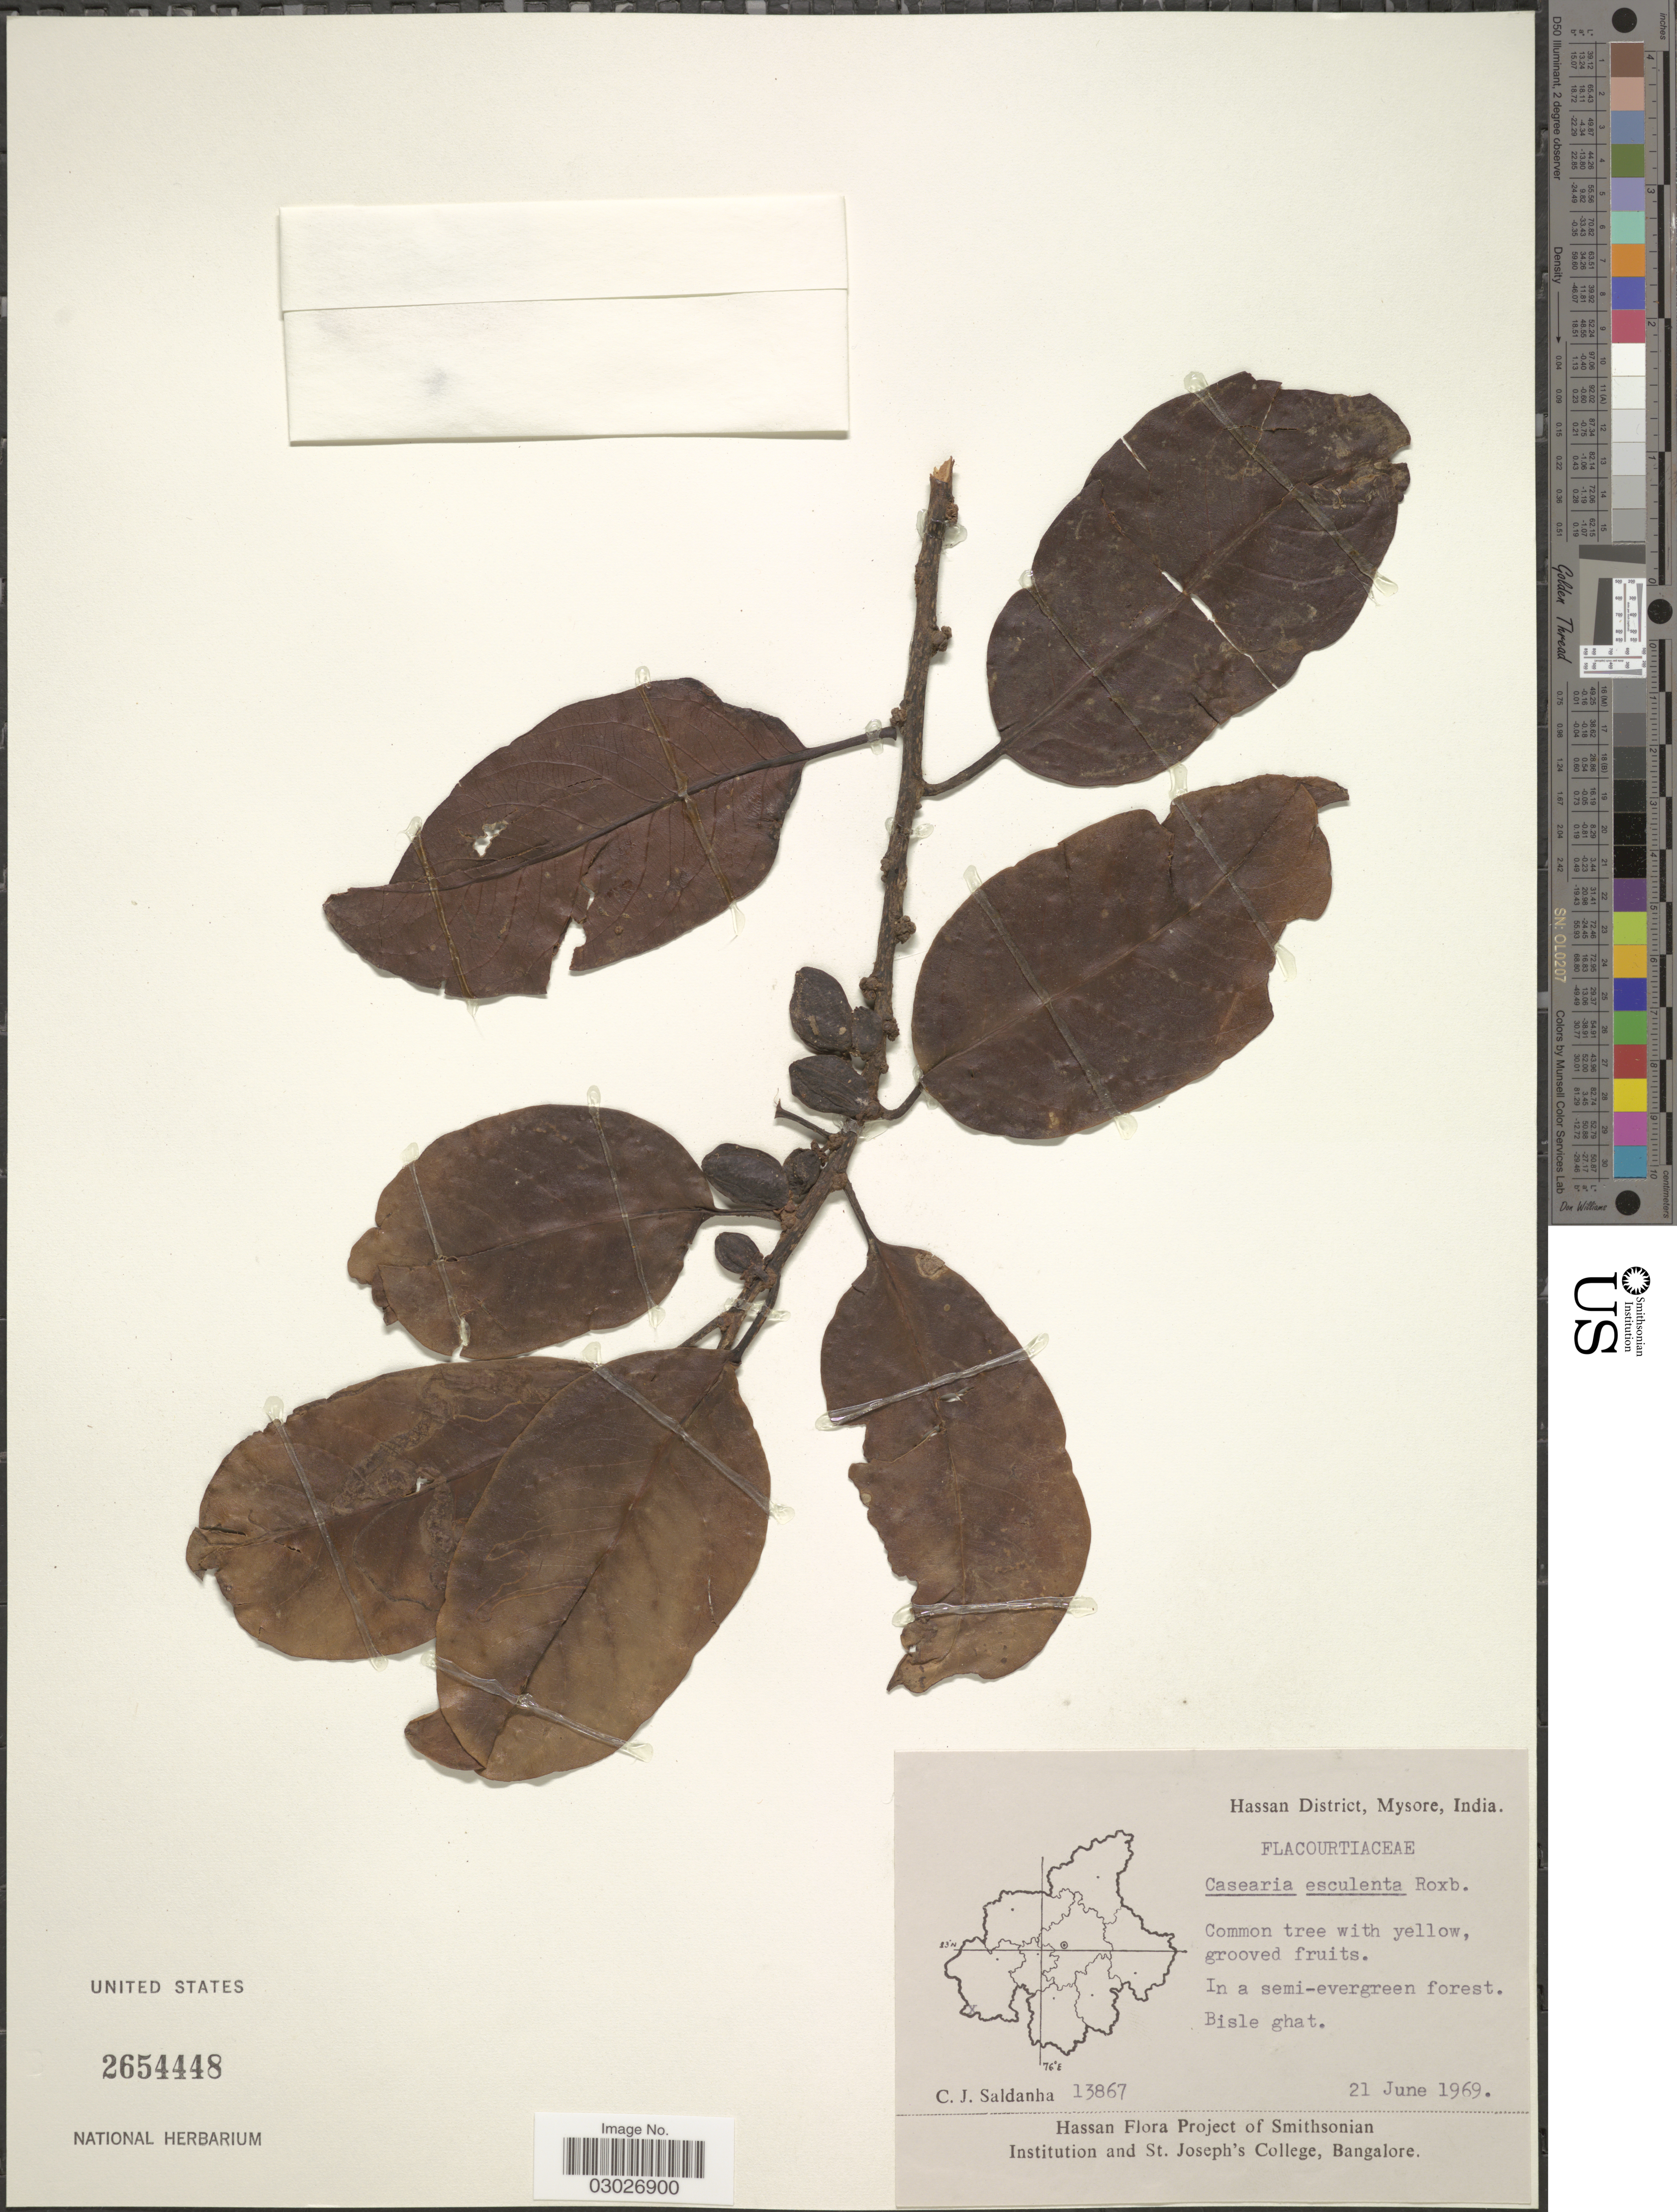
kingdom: Plantae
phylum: Tracheophyta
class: Magnoliopsida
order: Malpighiales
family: Salicaceae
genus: Casearia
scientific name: Casearia esculenta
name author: Roxb.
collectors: C. J. Saldanha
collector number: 13867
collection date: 1969-06-21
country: India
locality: Hassan District, Mysore. Bisle ghat.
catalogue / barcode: US 2654448